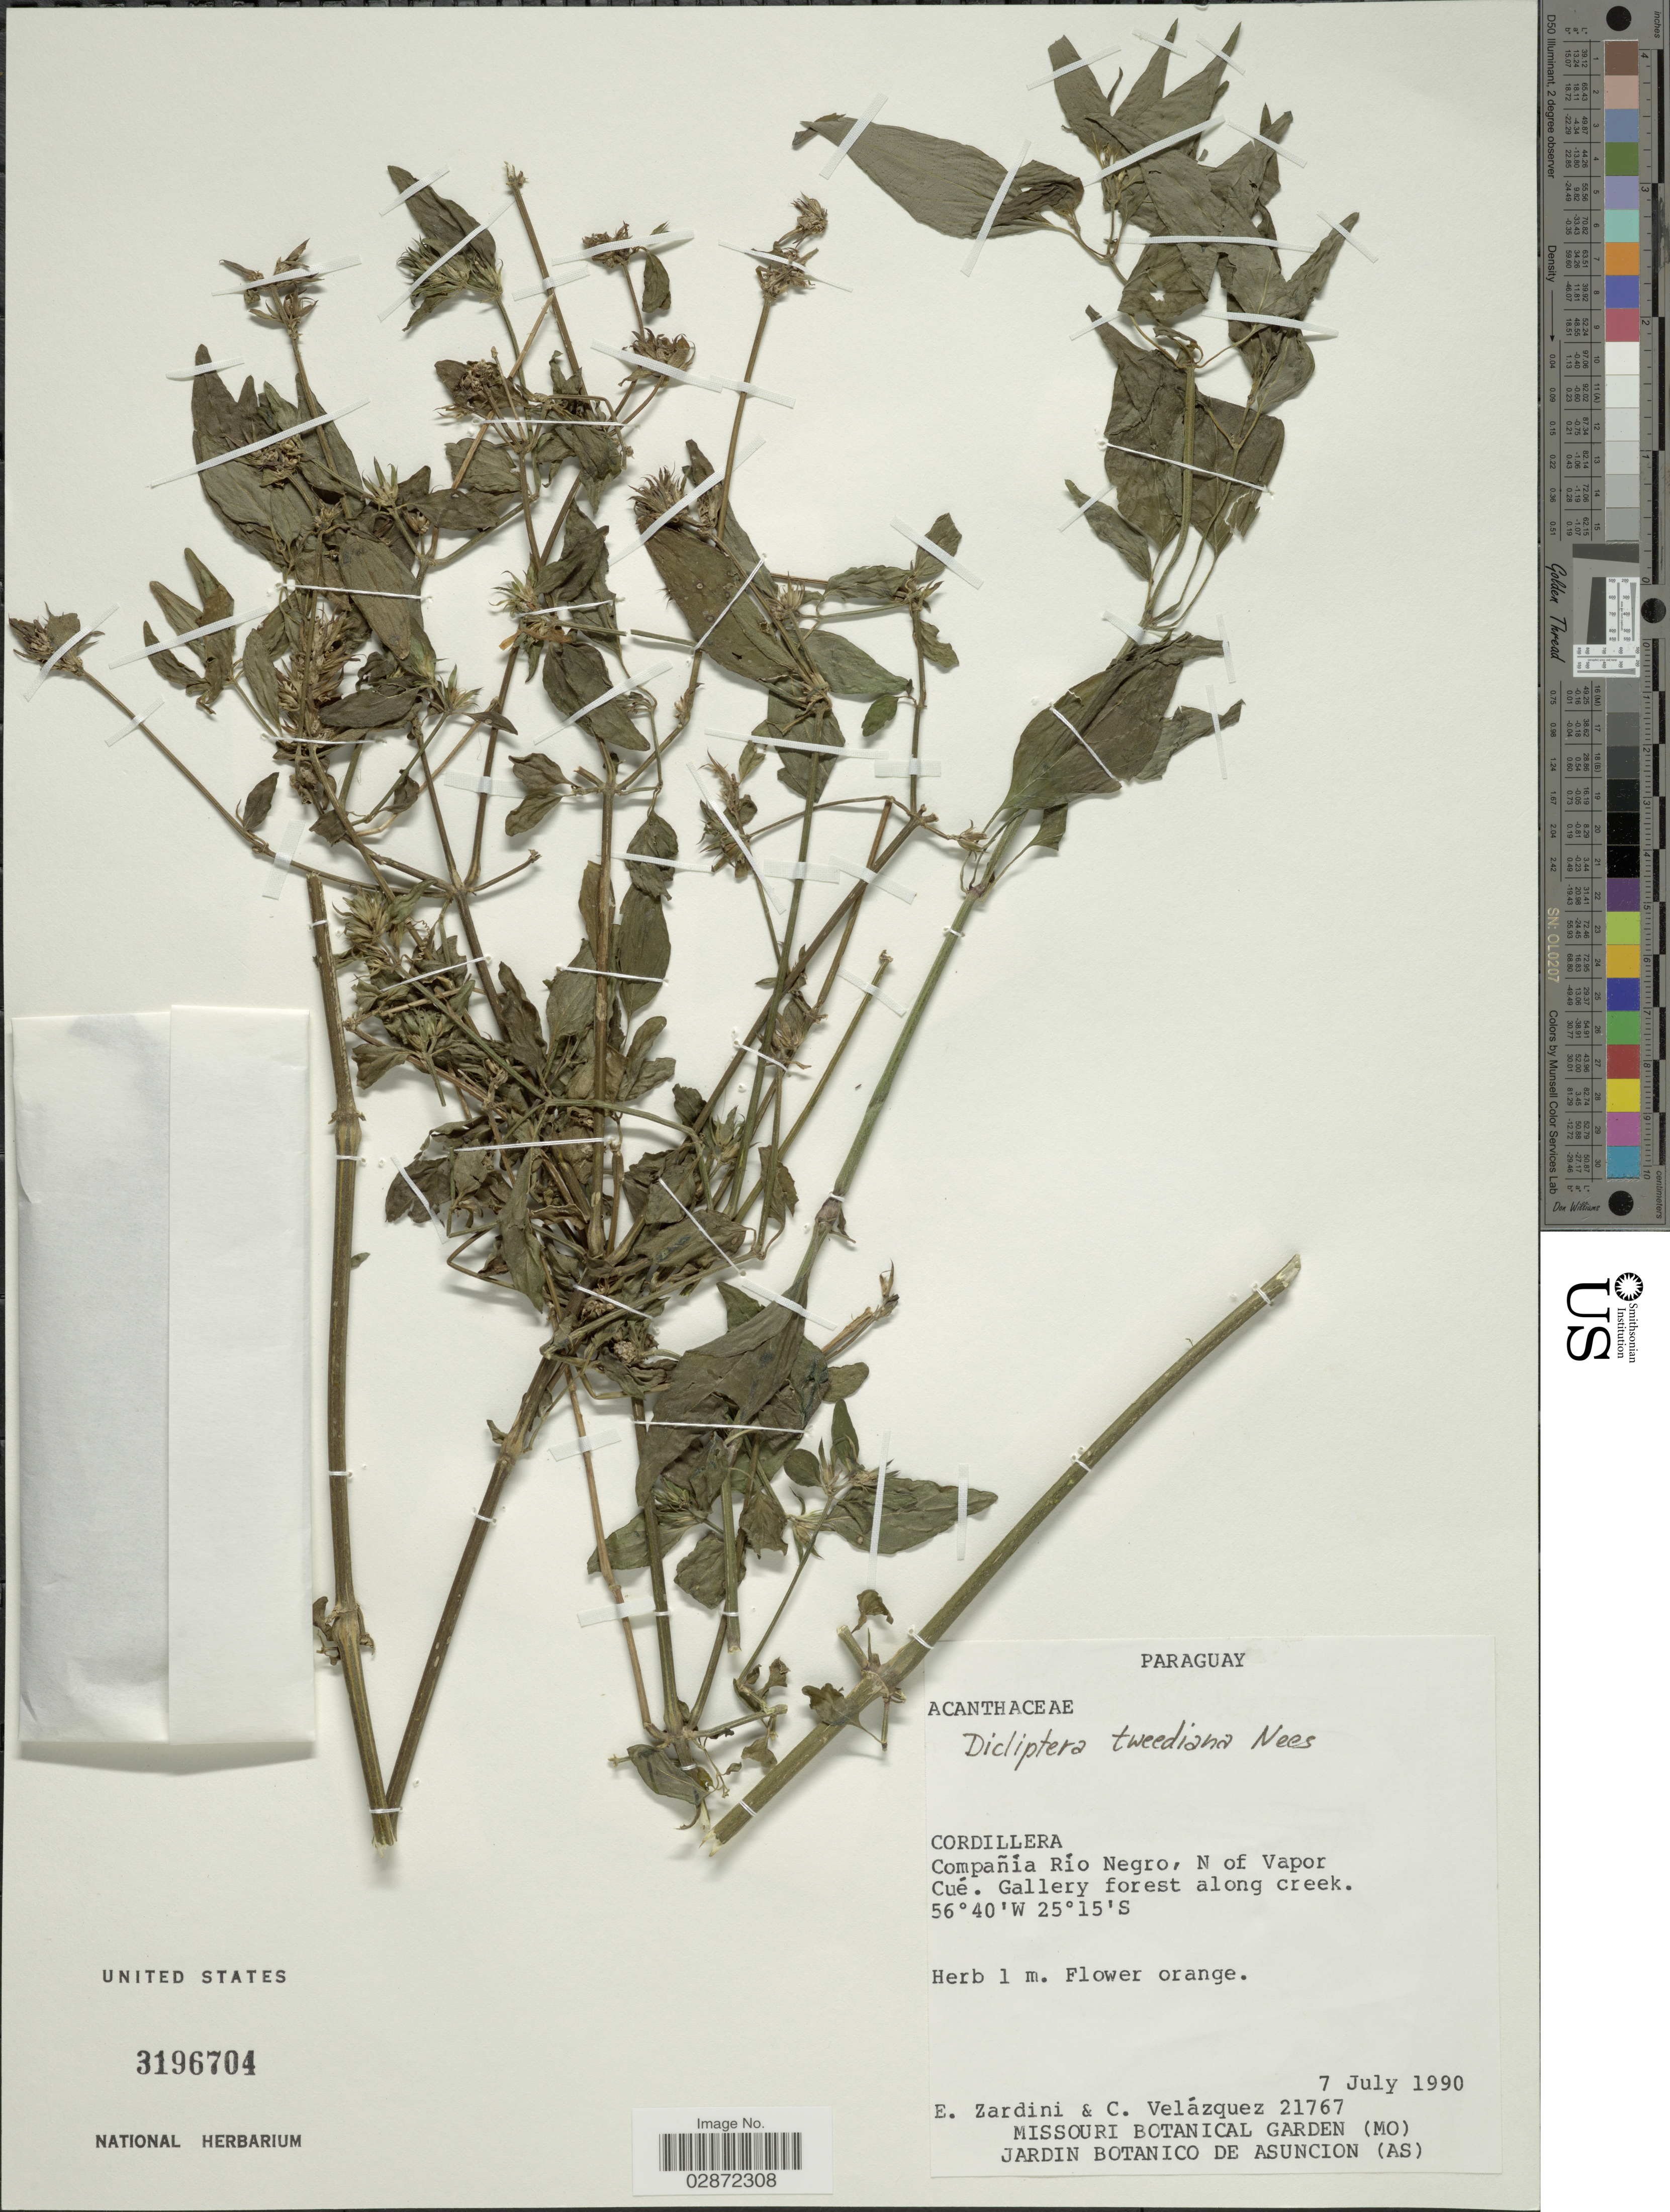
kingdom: Plantae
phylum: Tracheophyta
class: Magnoliopsida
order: Lamiales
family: Acanthaceae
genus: Dicliptera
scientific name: Dicliptera squarrosa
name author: Nees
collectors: E. Zardini & U. Velázquez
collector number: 21767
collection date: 1990-07-07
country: Paraguay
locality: Cordillera. Compañía Río Negro, N of Vapor Cué.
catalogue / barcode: US 3196704